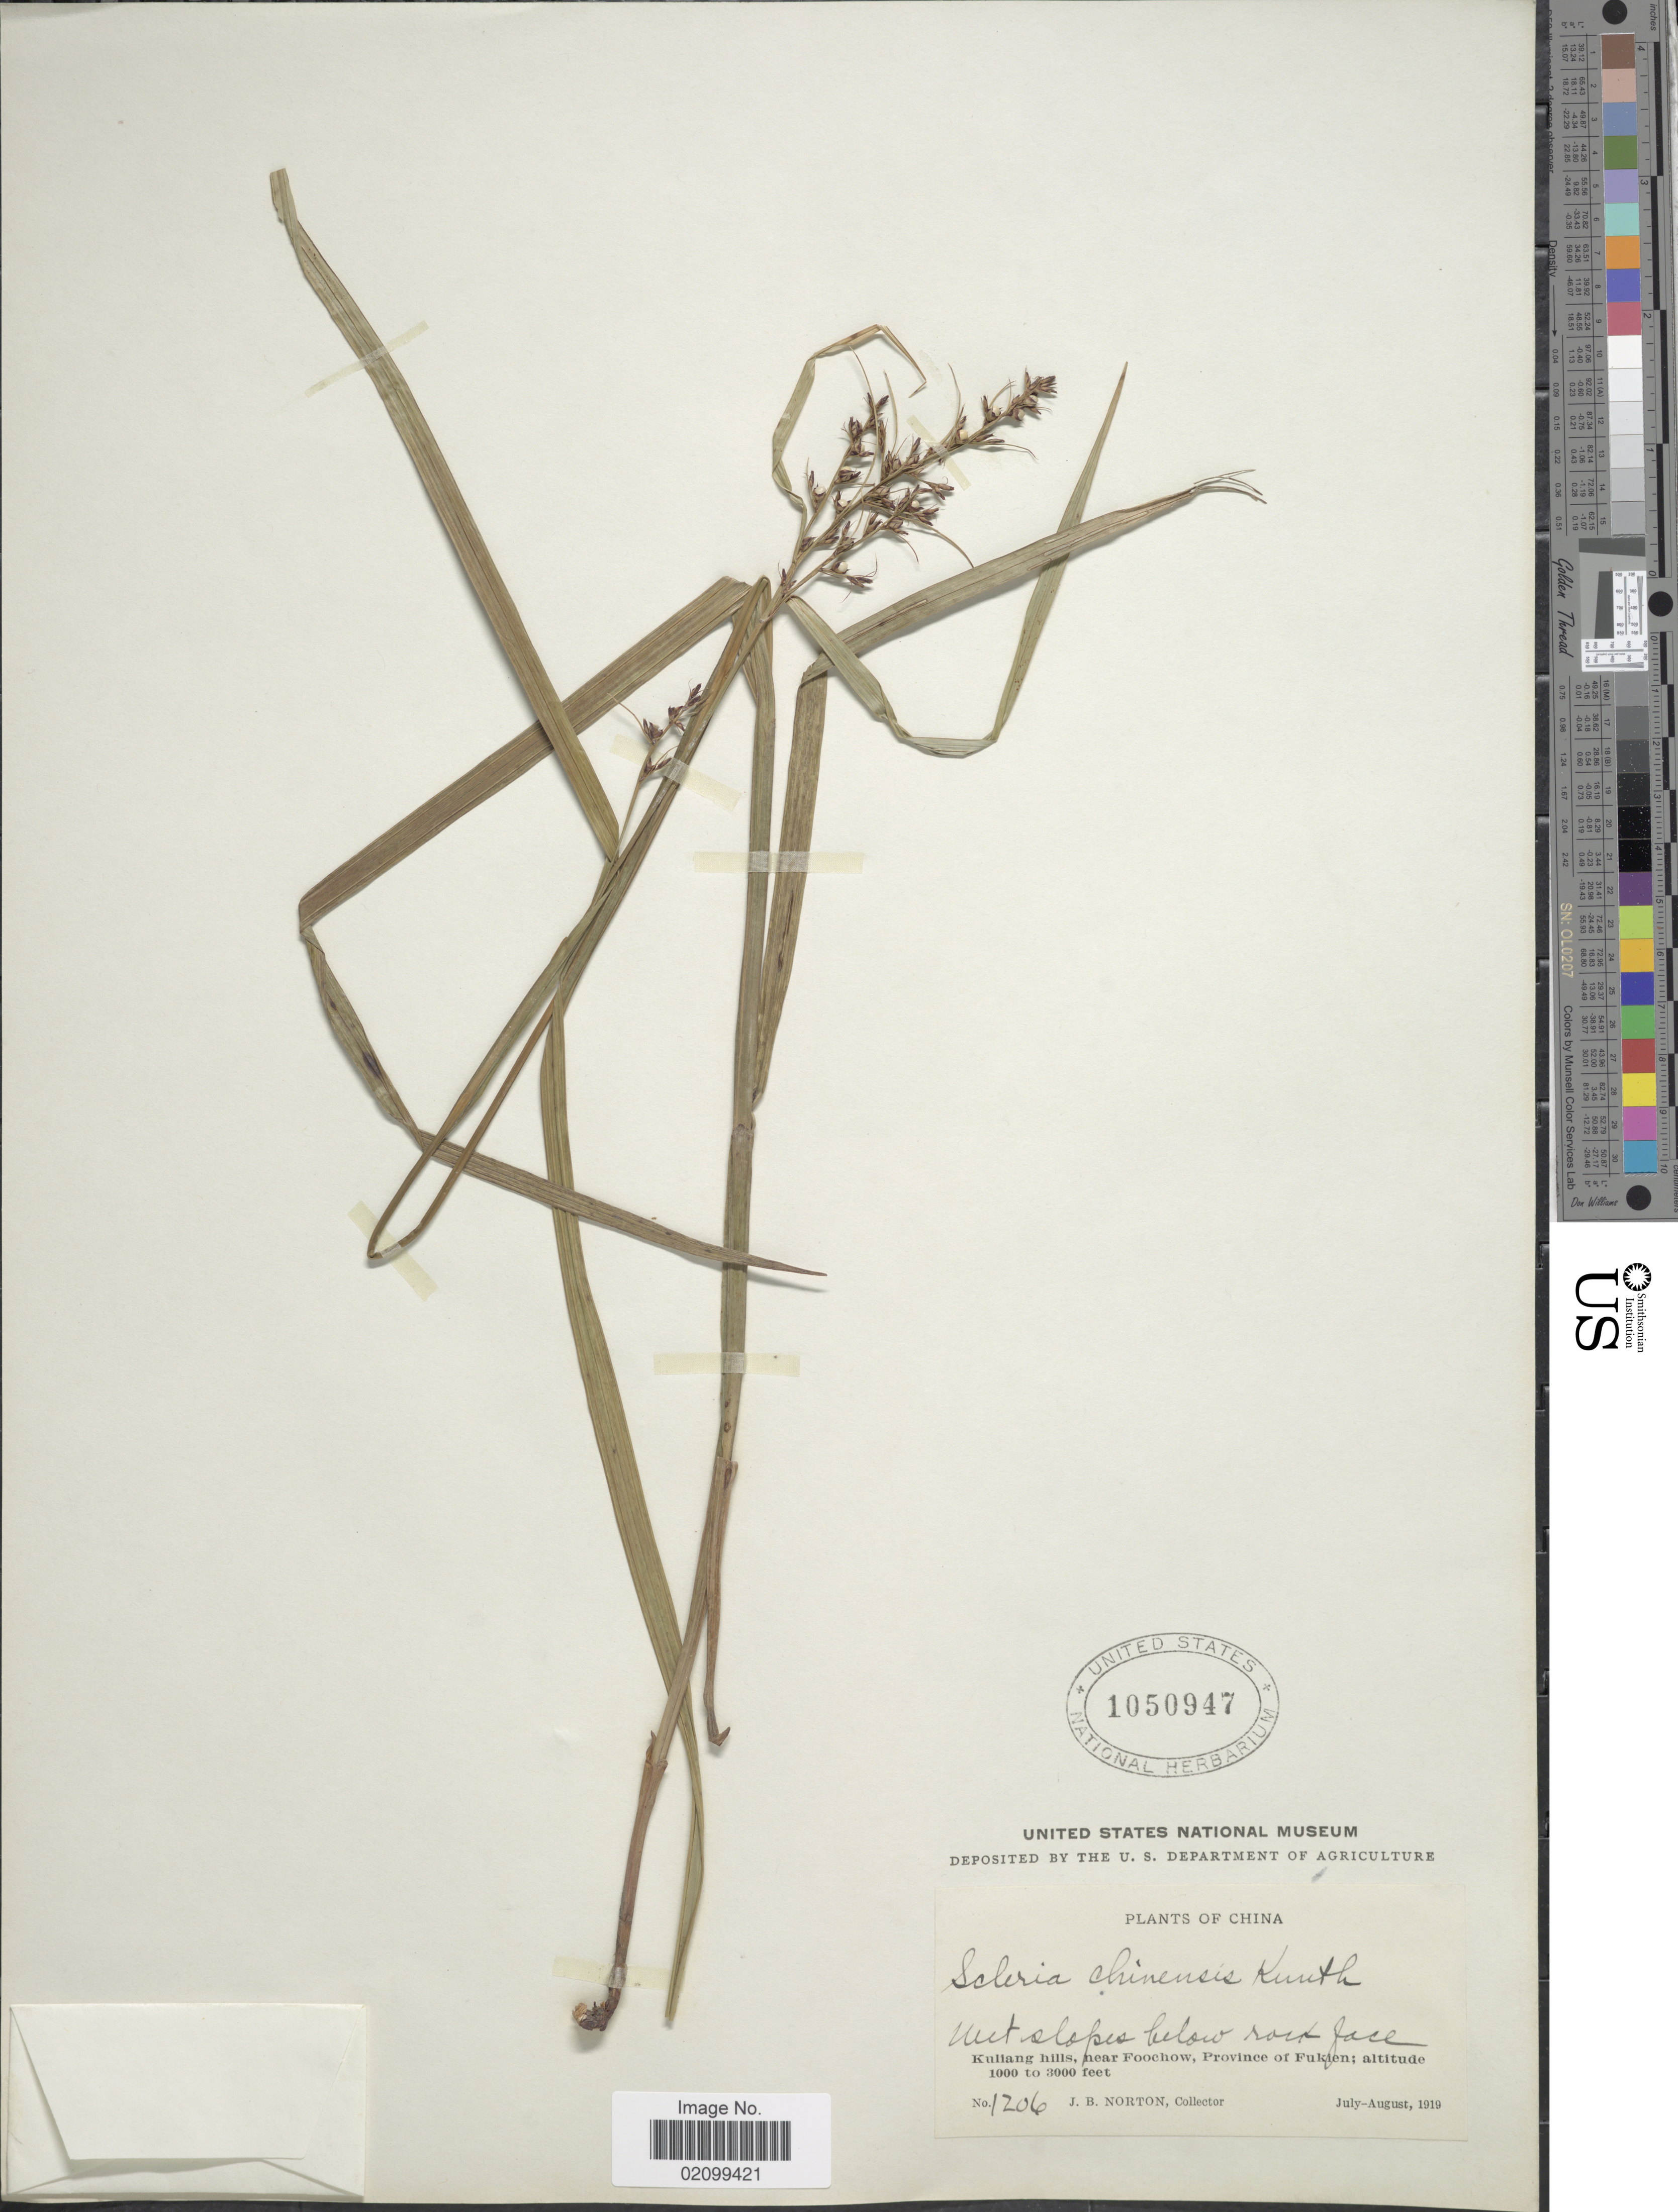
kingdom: Plantae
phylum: Tracheophyta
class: Liliopsida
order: Poales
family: Cyperaceae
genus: Scleria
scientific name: Scleria sp.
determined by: Strong, Mark T., (BOT), Smithsonian Institution - National Museum of Natural History (UNITED STATES)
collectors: J. B. Norton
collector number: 1206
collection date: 1919-07/1919-08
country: China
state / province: Fujian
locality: Kuliang hills, near Foochow, Province of Fukien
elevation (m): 305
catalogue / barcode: US 1050947